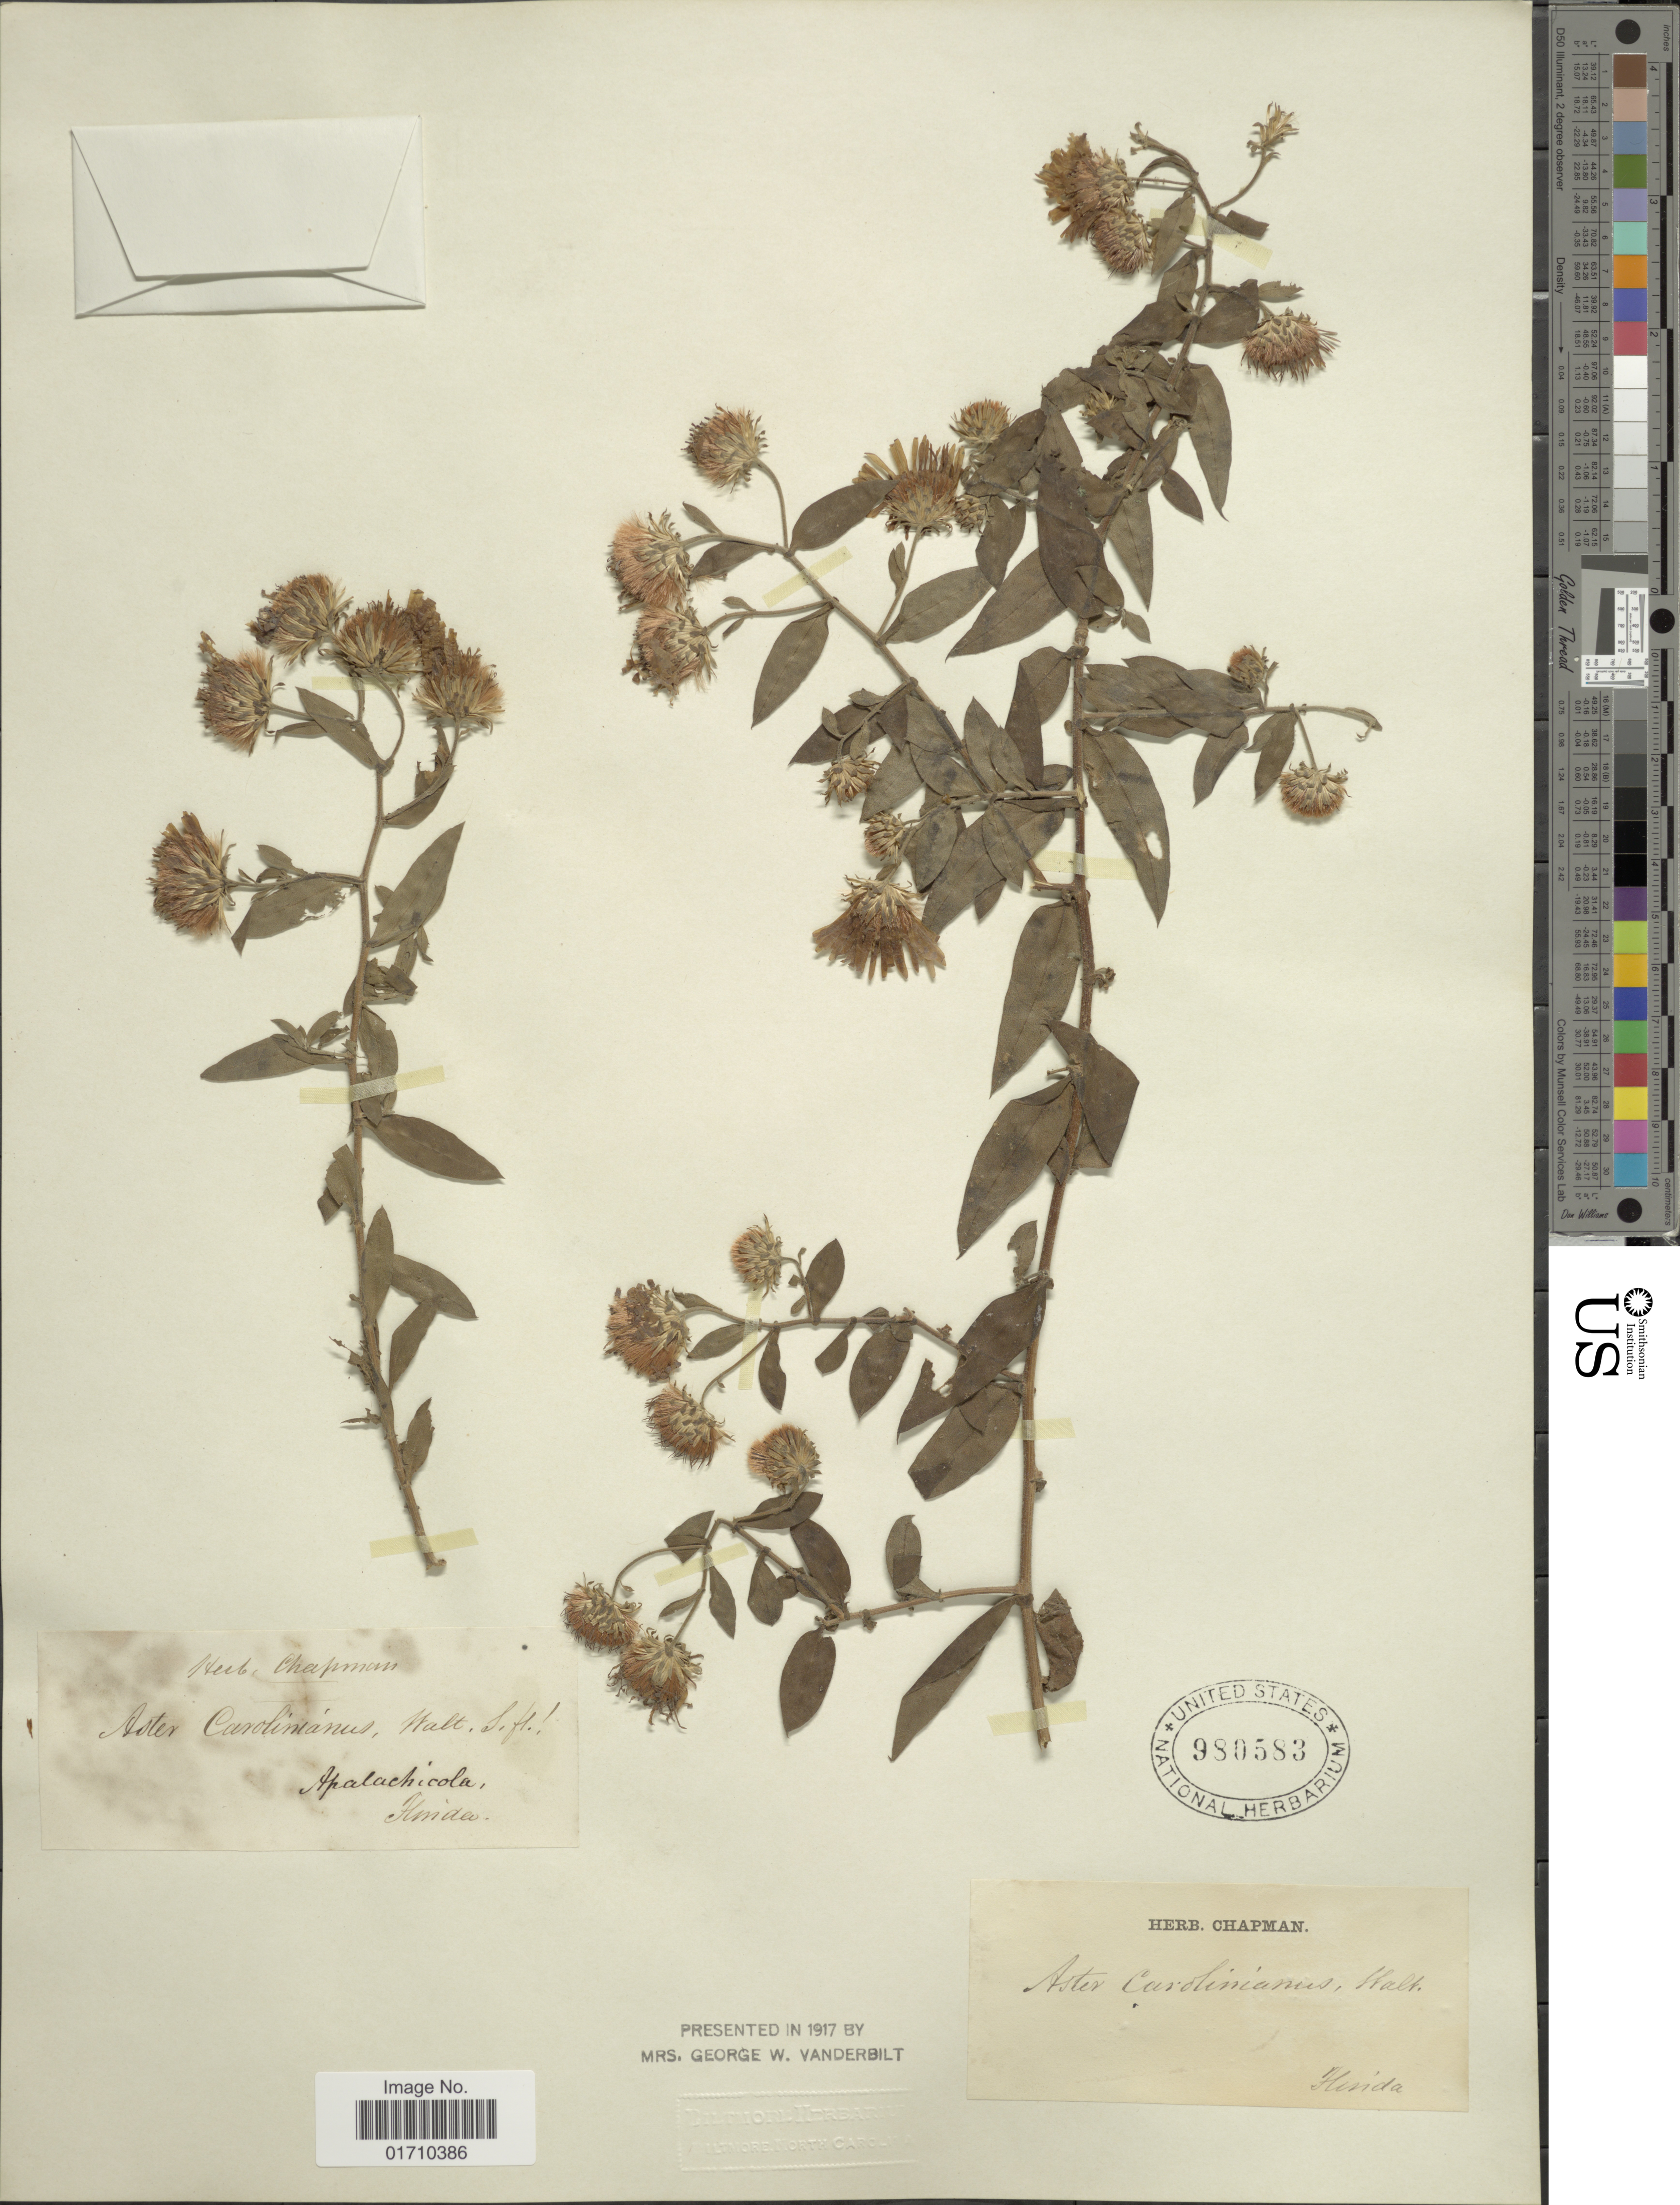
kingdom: Plantae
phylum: Tracheophyta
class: Magnoliopsida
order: Asterales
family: Asteraceae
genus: Ampelaster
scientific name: Ampelaster carolinianus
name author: (Walter) G.L. Nesom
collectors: ex herb. Chapman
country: United States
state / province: Florida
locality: Apalachicola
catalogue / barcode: US 980583